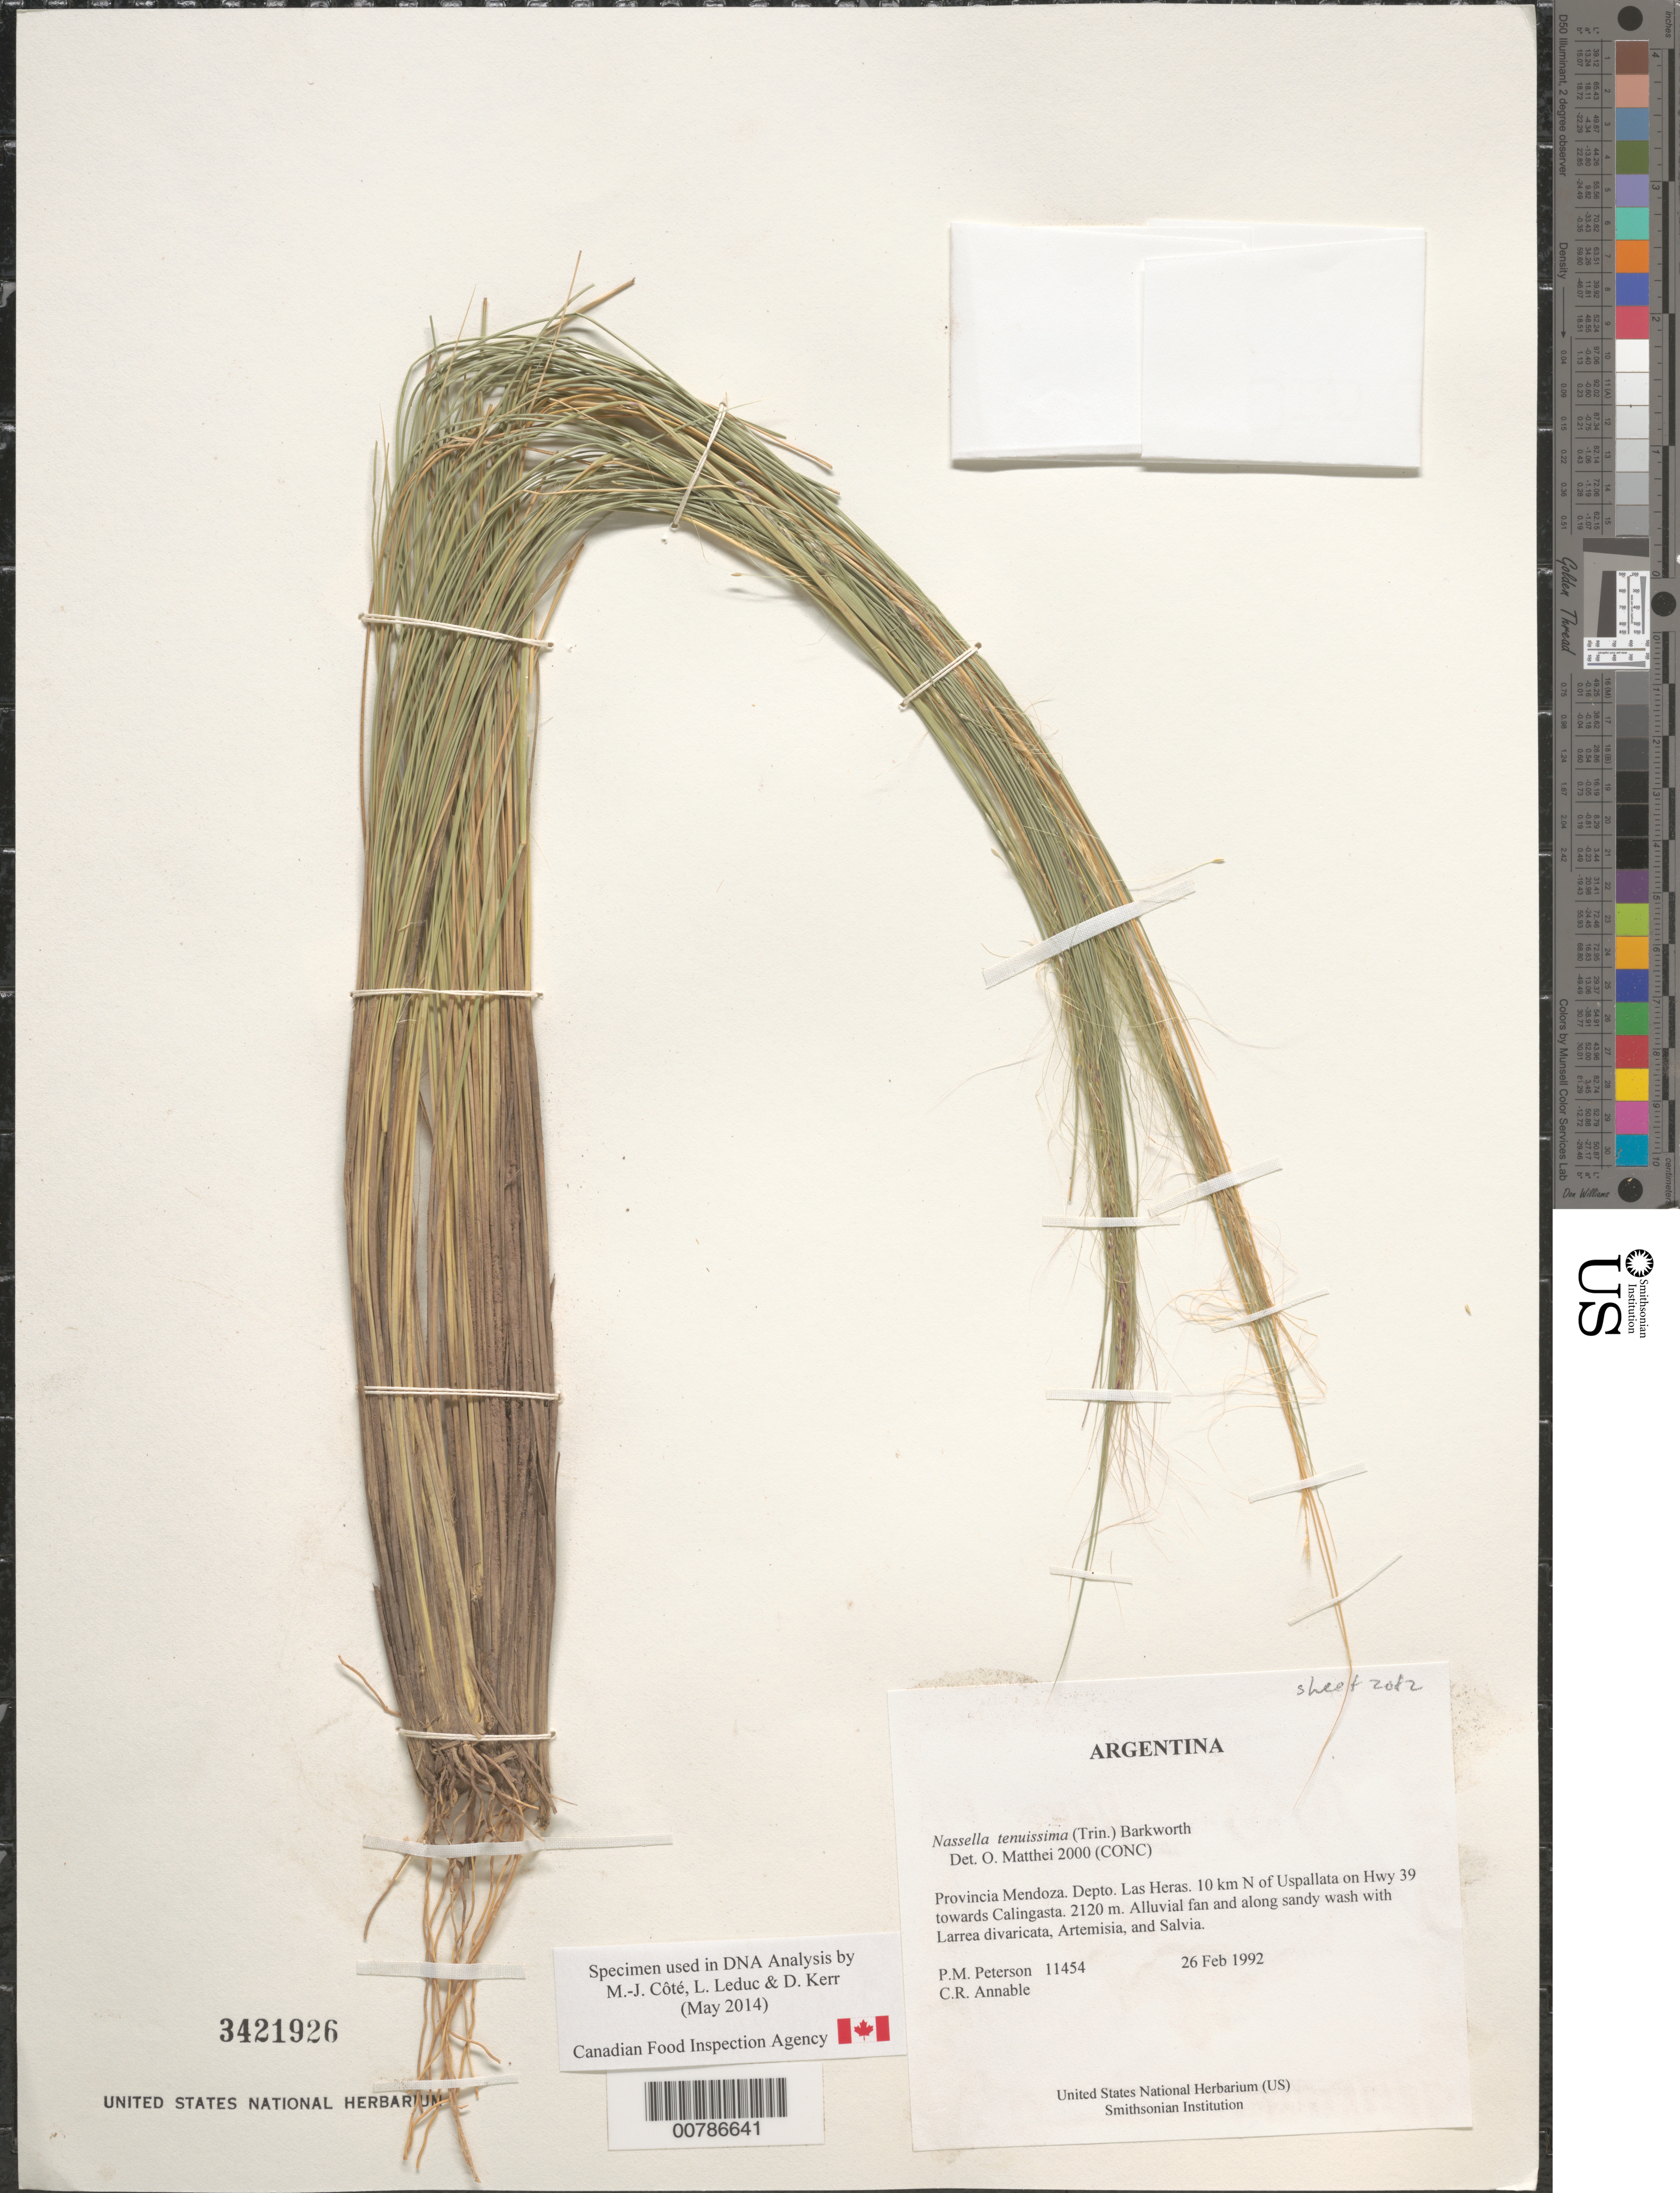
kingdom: Plantae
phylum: Tracheophyta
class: Liliopsida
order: Poales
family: Poaceae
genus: Nassella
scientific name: Nassella tenuissima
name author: (Trin.) Barkworth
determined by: Matthei, O. R.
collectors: P. M. Peterson & C. R. Annable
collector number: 11454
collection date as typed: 26 Feb 1992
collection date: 1992-02-26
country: Argentina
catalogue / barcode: US 3421926